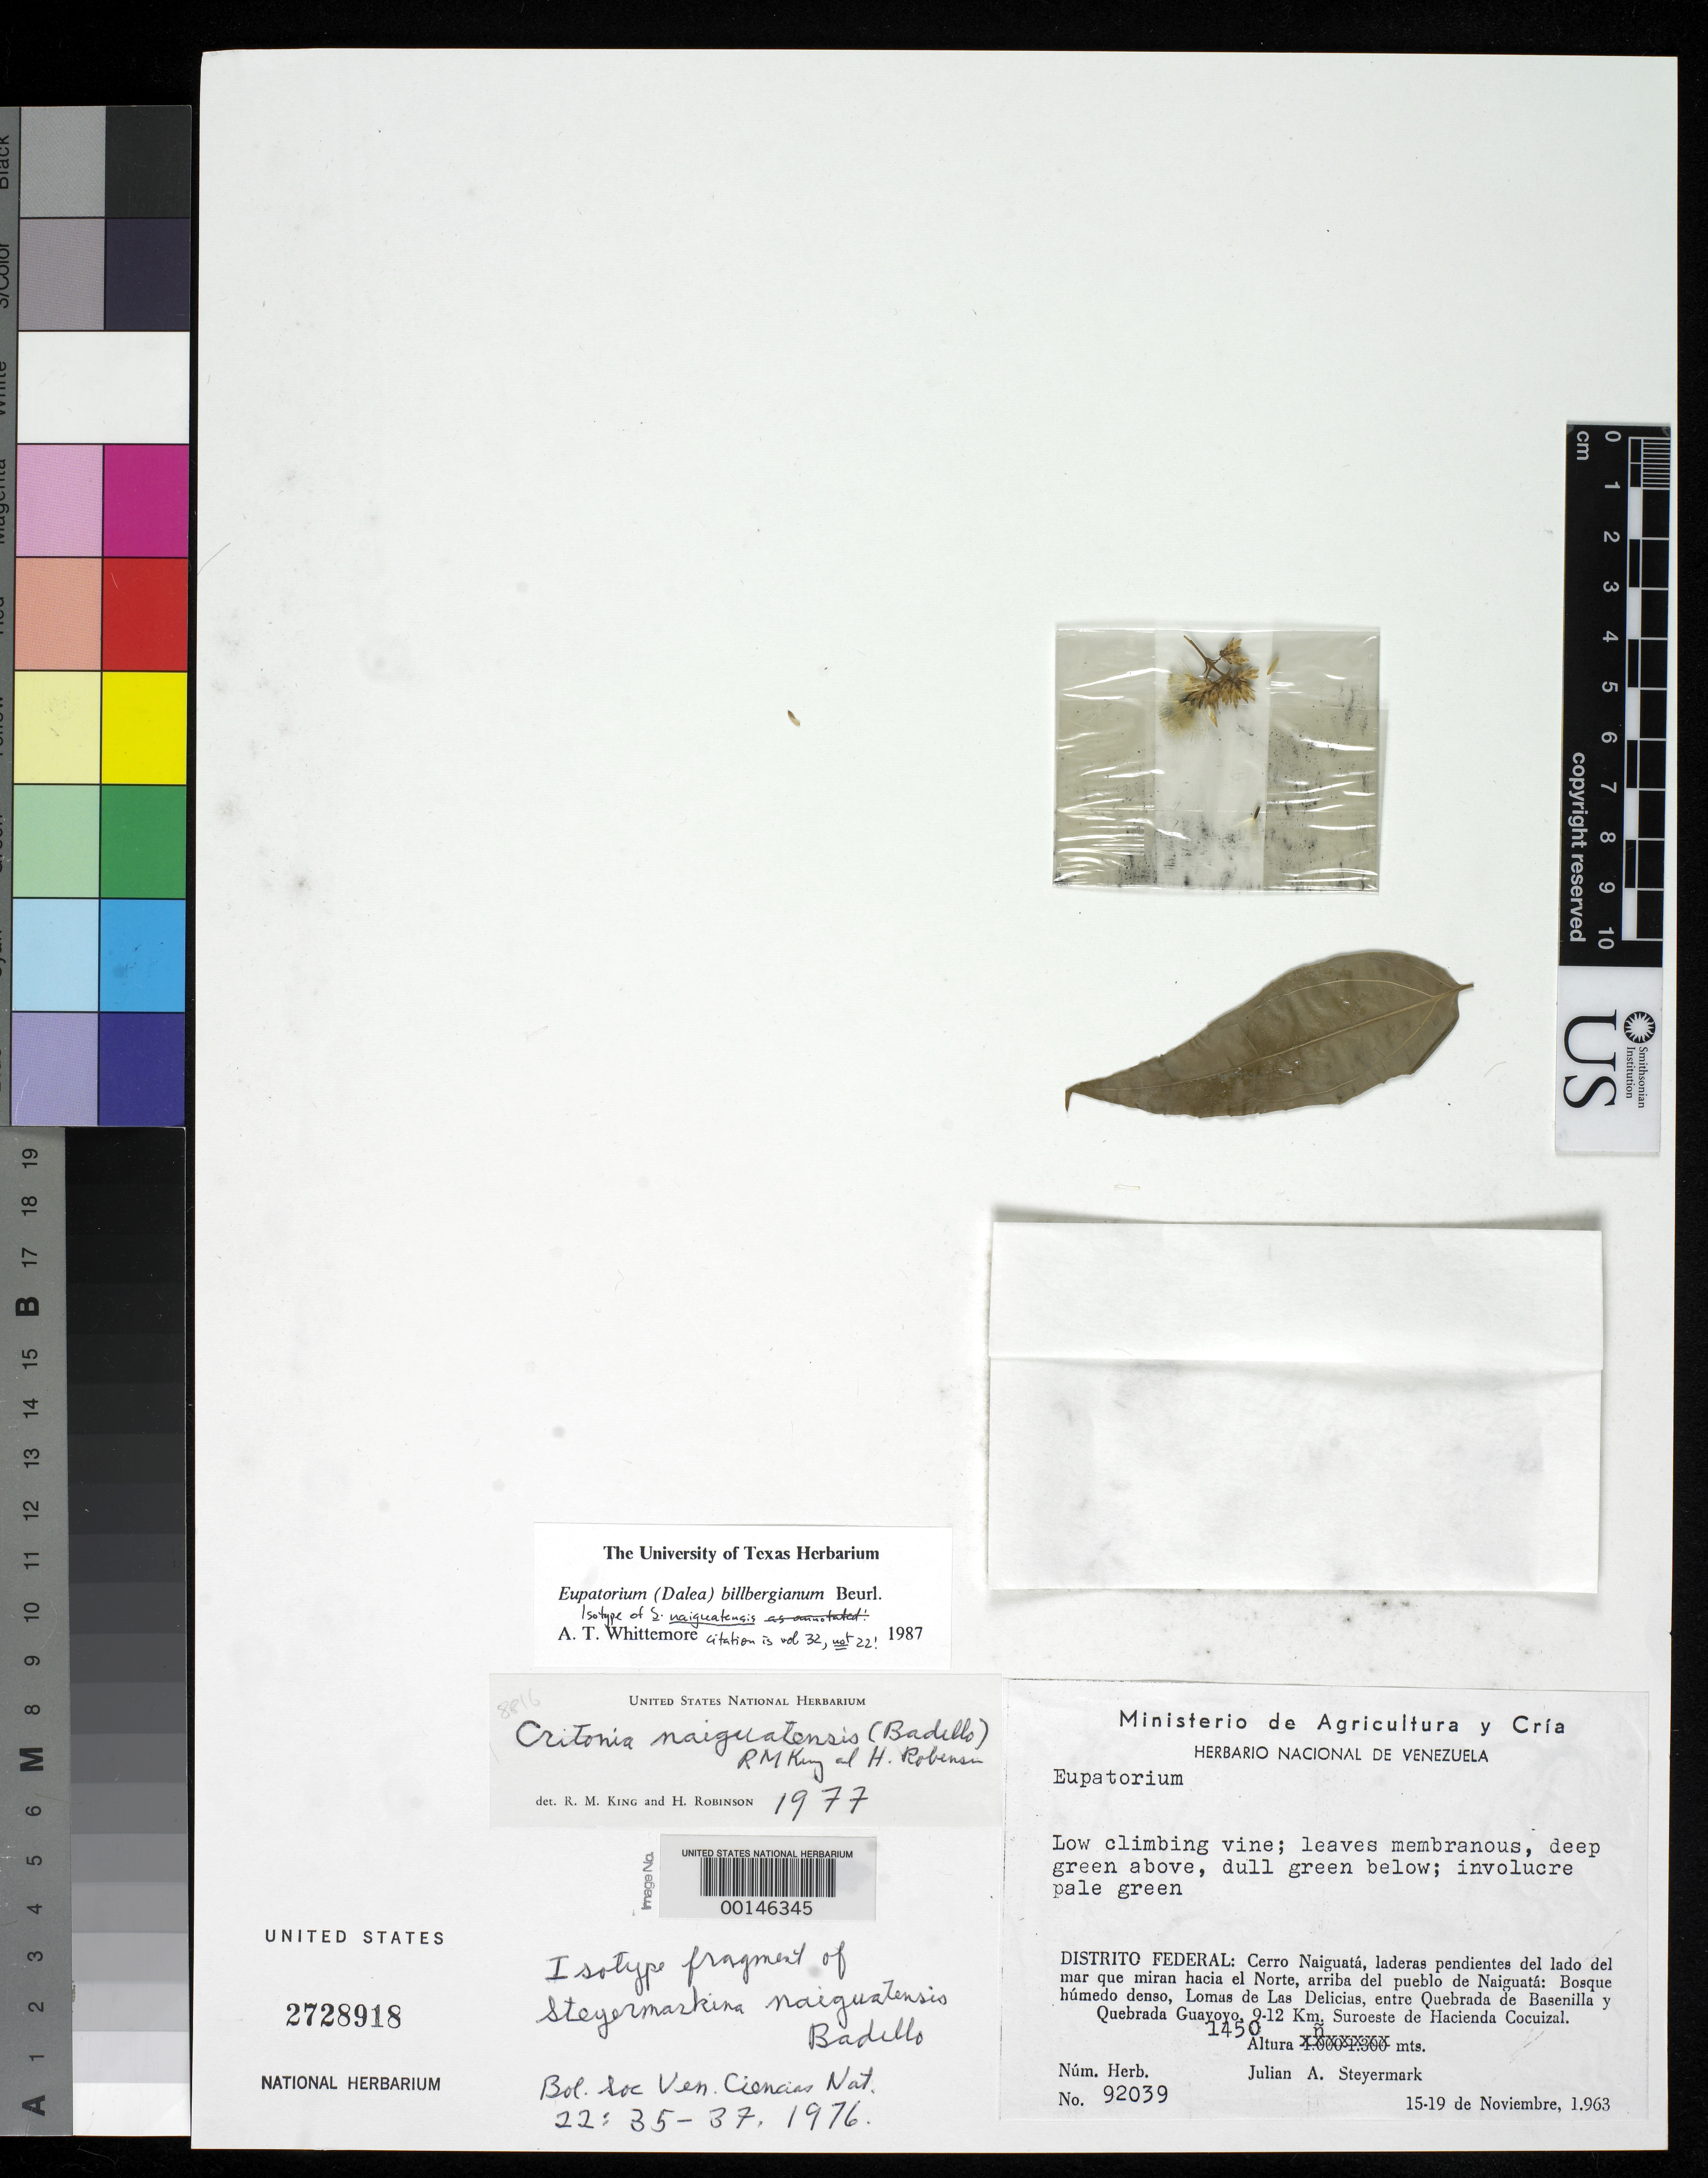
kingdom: Plantae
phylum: Tracheophyta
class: Magnoliopsida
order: Asterales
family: Asteraceae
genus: Steyermarkina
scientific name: Steyermarkina naiguatensis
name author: V.M. Badillo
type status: Type Fragment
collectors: J. Steyermark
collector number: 92039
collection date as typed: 15 Nov 1963 to 19 Nov 1963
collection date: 1963-11-15/1963-11-19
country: Venezuela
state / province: Distrito Federal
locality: Cerro Naiquata, between Quebrada de Basenilla & Quebrada Guayoyo.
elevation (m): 1450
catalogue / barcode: US 2728918